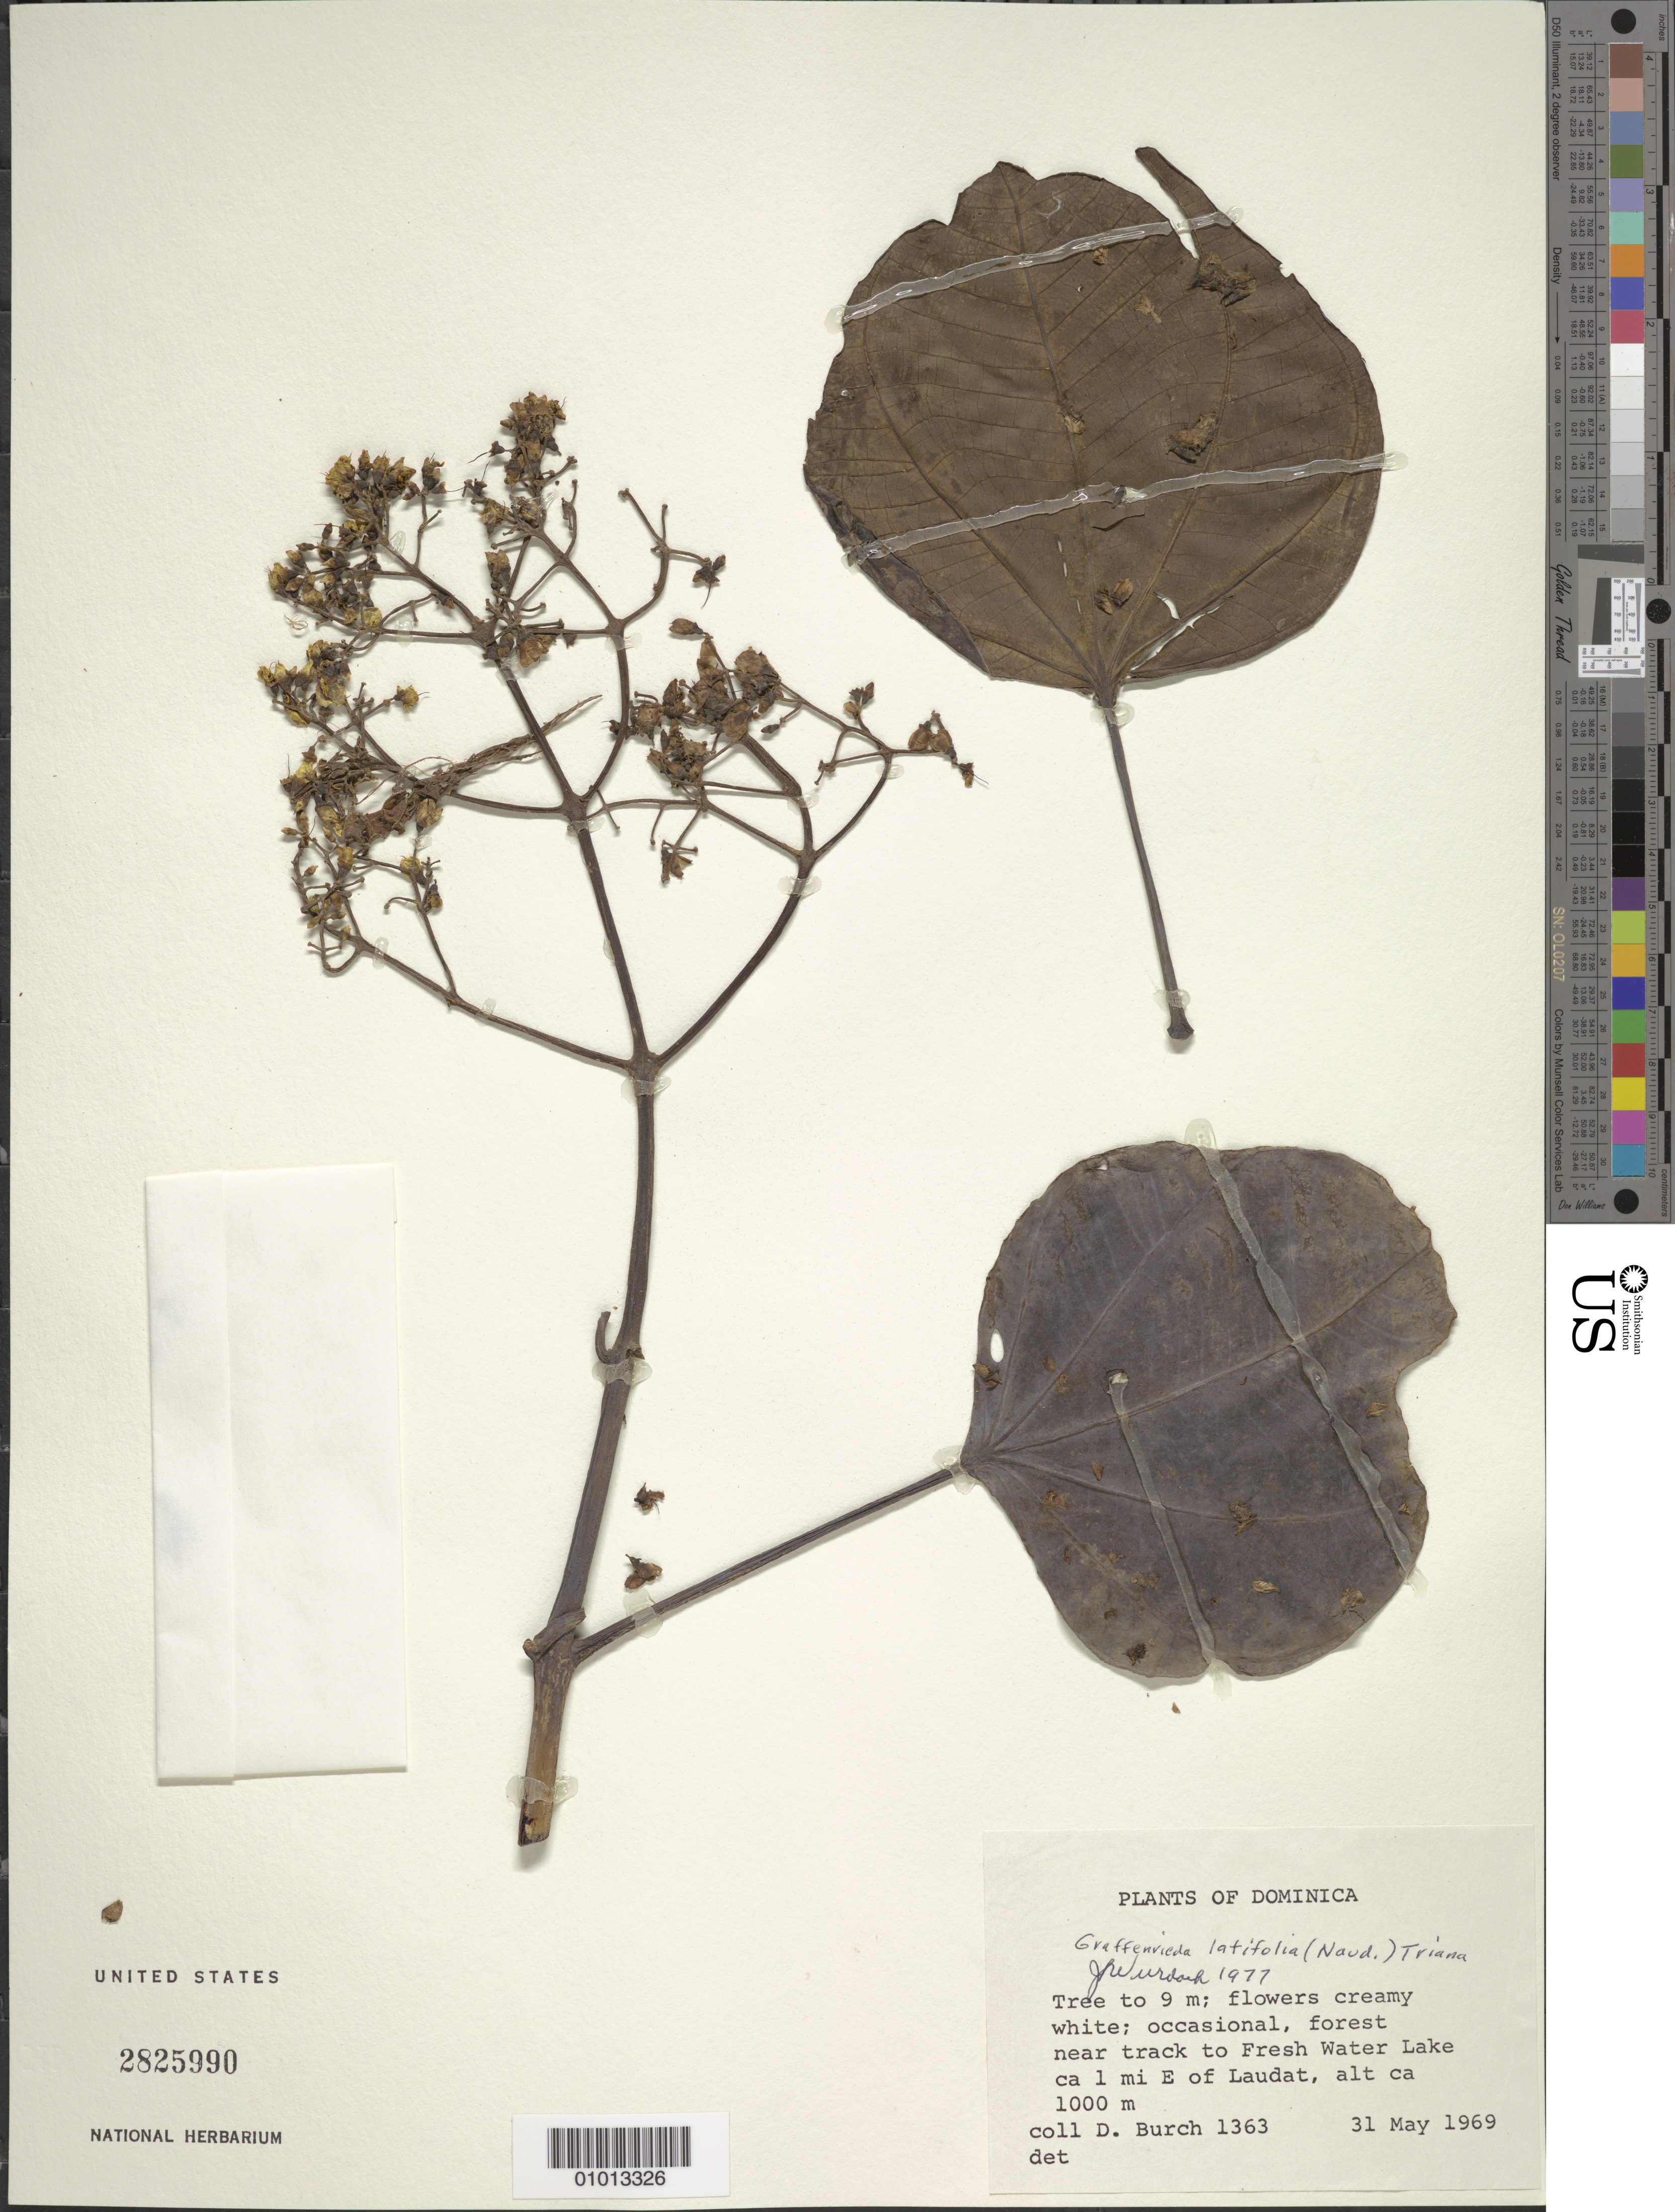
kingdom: Plantae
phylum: Tracheophyta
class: Magnoliopsida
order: Myrtales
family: Melastomataceae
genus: Graffenrieda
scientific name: Graffenrieda latifolia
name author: (Naudin) Triana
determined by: Wurdack, John J., (US), US (UNITED STATES)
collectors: D. Burch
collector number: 1363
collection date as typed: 21 May 1969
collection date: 1969-05-21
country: Dominica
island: Dominica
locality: Near track to Fresh Water Lake about 1 mile E of Laudat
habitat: Forest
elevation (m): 1000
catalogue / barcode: US 2825990